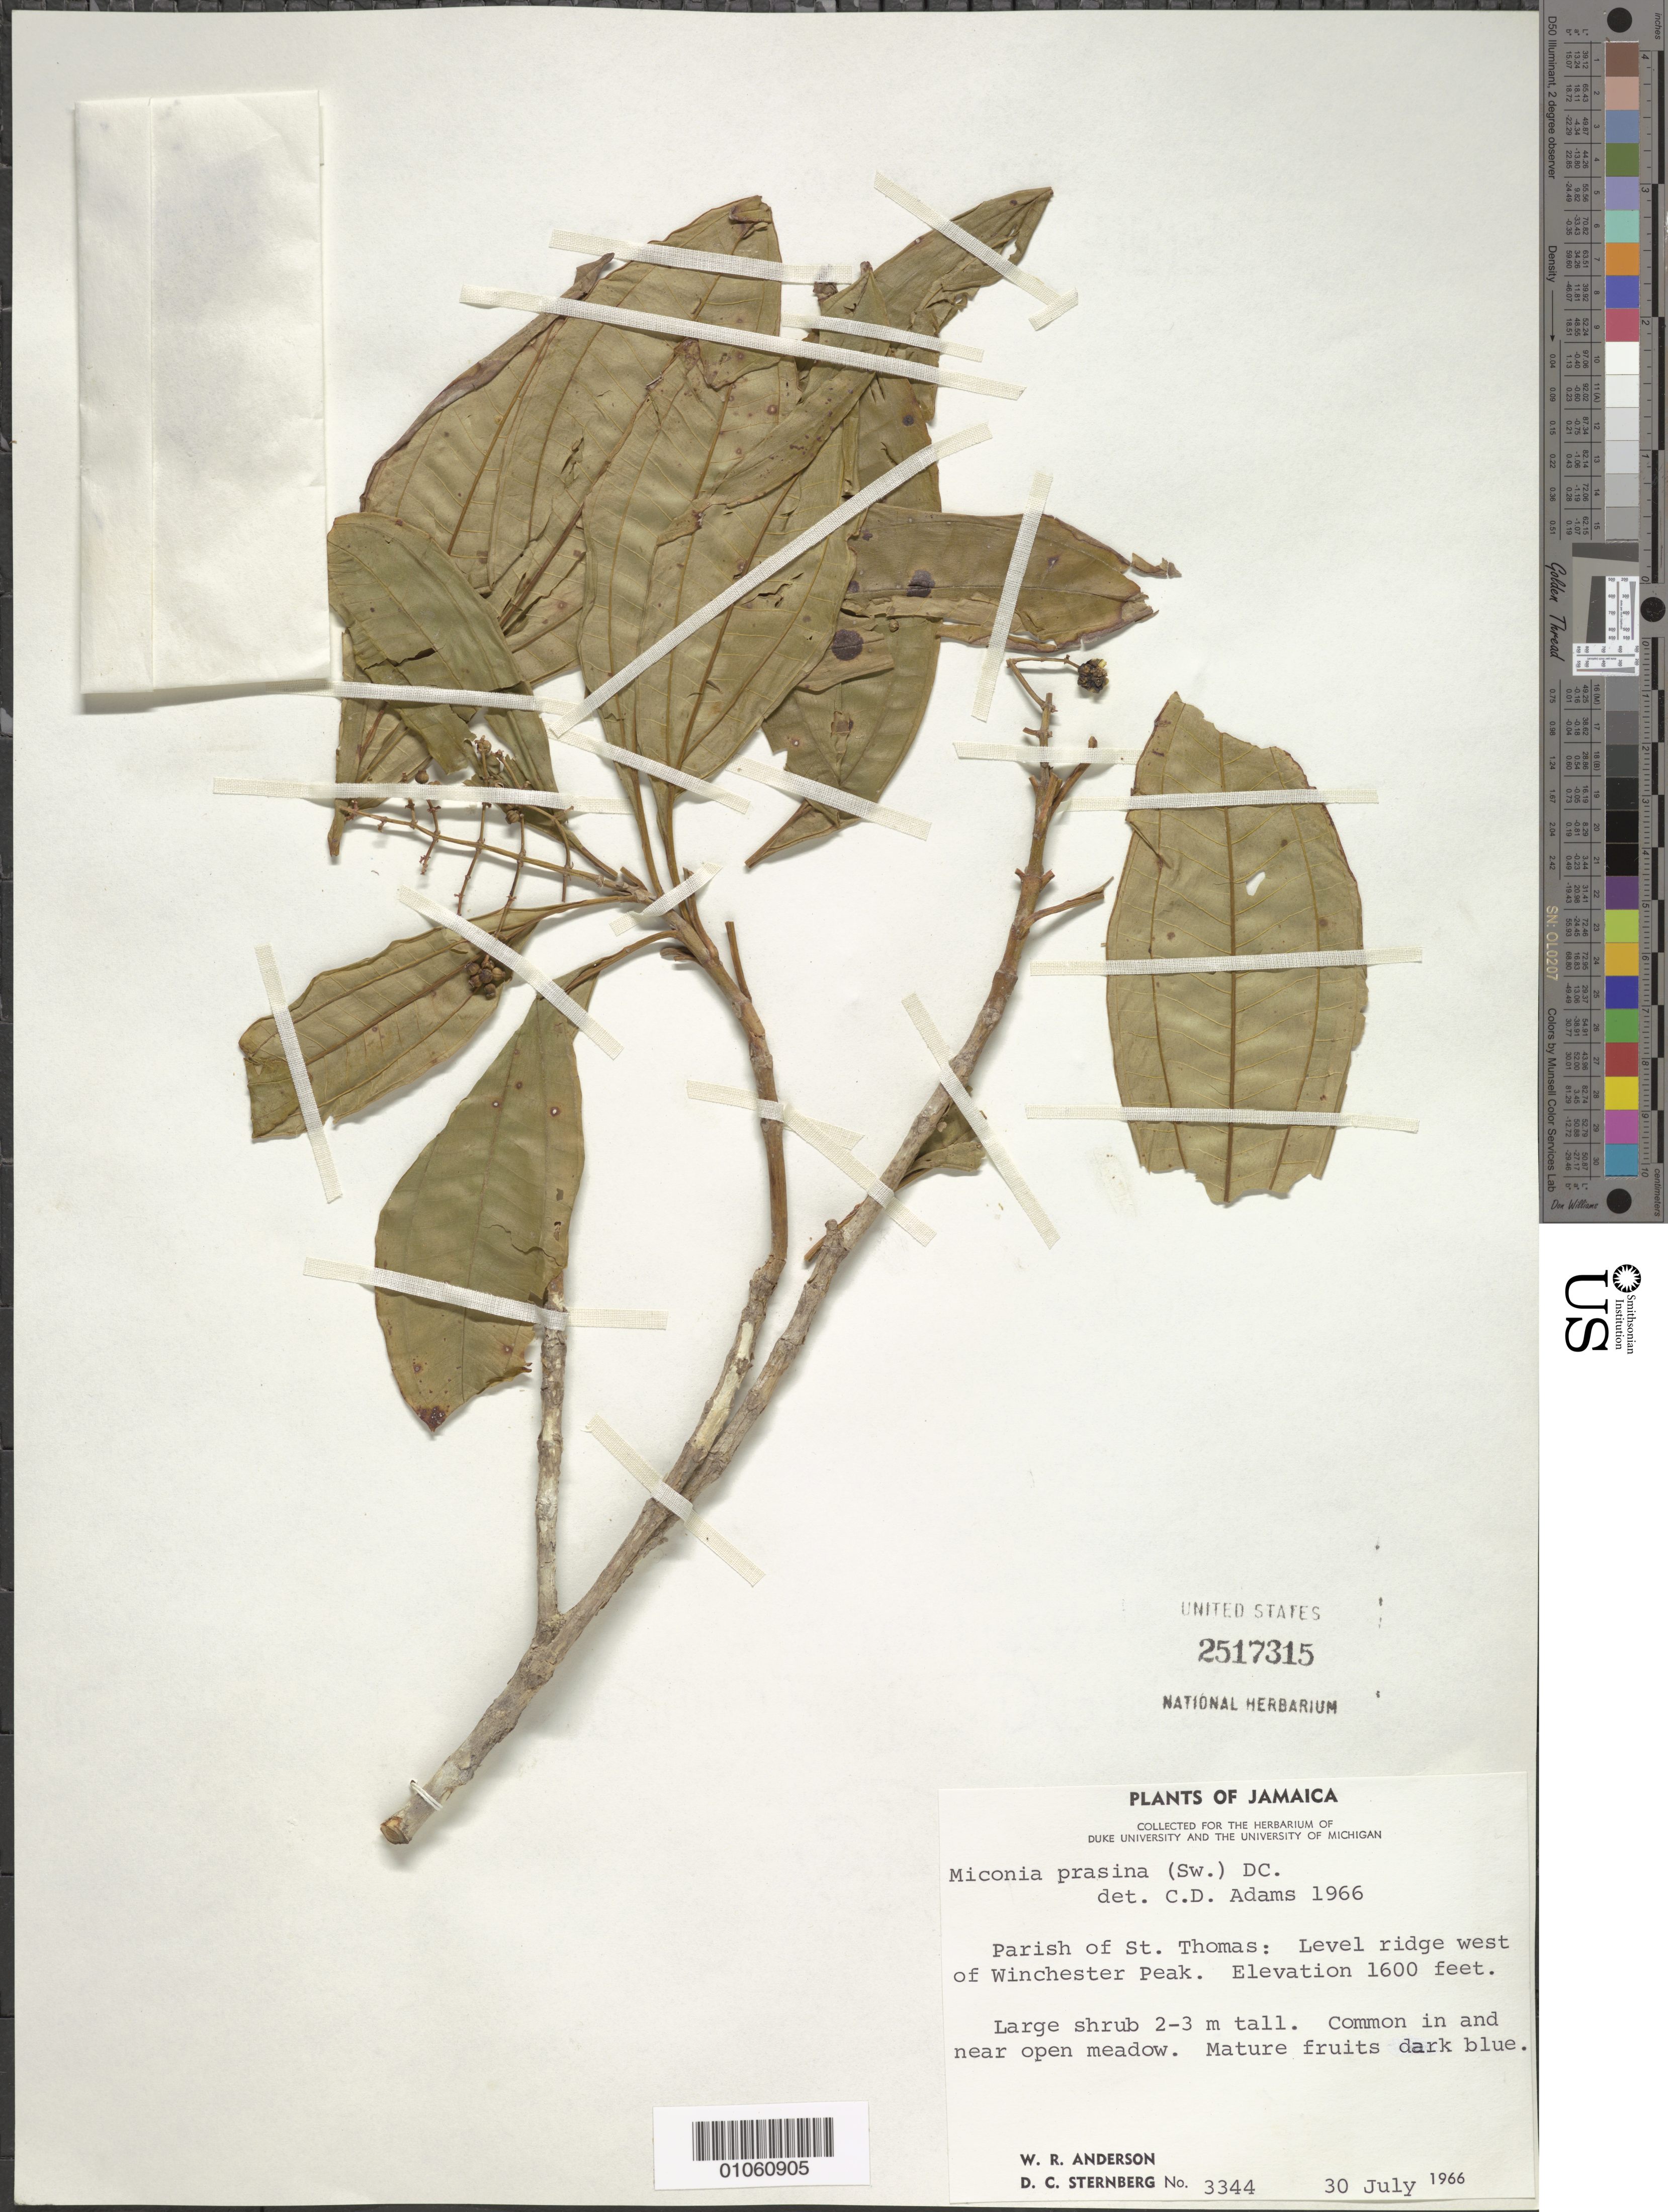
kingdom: Plantae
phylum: Tracheophyta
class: Magnoliopsida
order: Myrtales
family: Melastomataceae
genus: Miconia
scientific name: Miconia prasina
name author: (Sw.) DC.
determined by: Adams, C. D.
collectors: W. R. Anderson & D. Sternberg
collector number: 3344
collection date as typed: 30 Jul 1966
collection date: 1966-07-30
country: Jamaica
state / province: Saint Thomas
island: Jamaica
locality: Winchester Park, ridge W of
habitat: Level ridge, common in and near open meadow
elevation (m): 488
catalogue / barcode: US 2517315